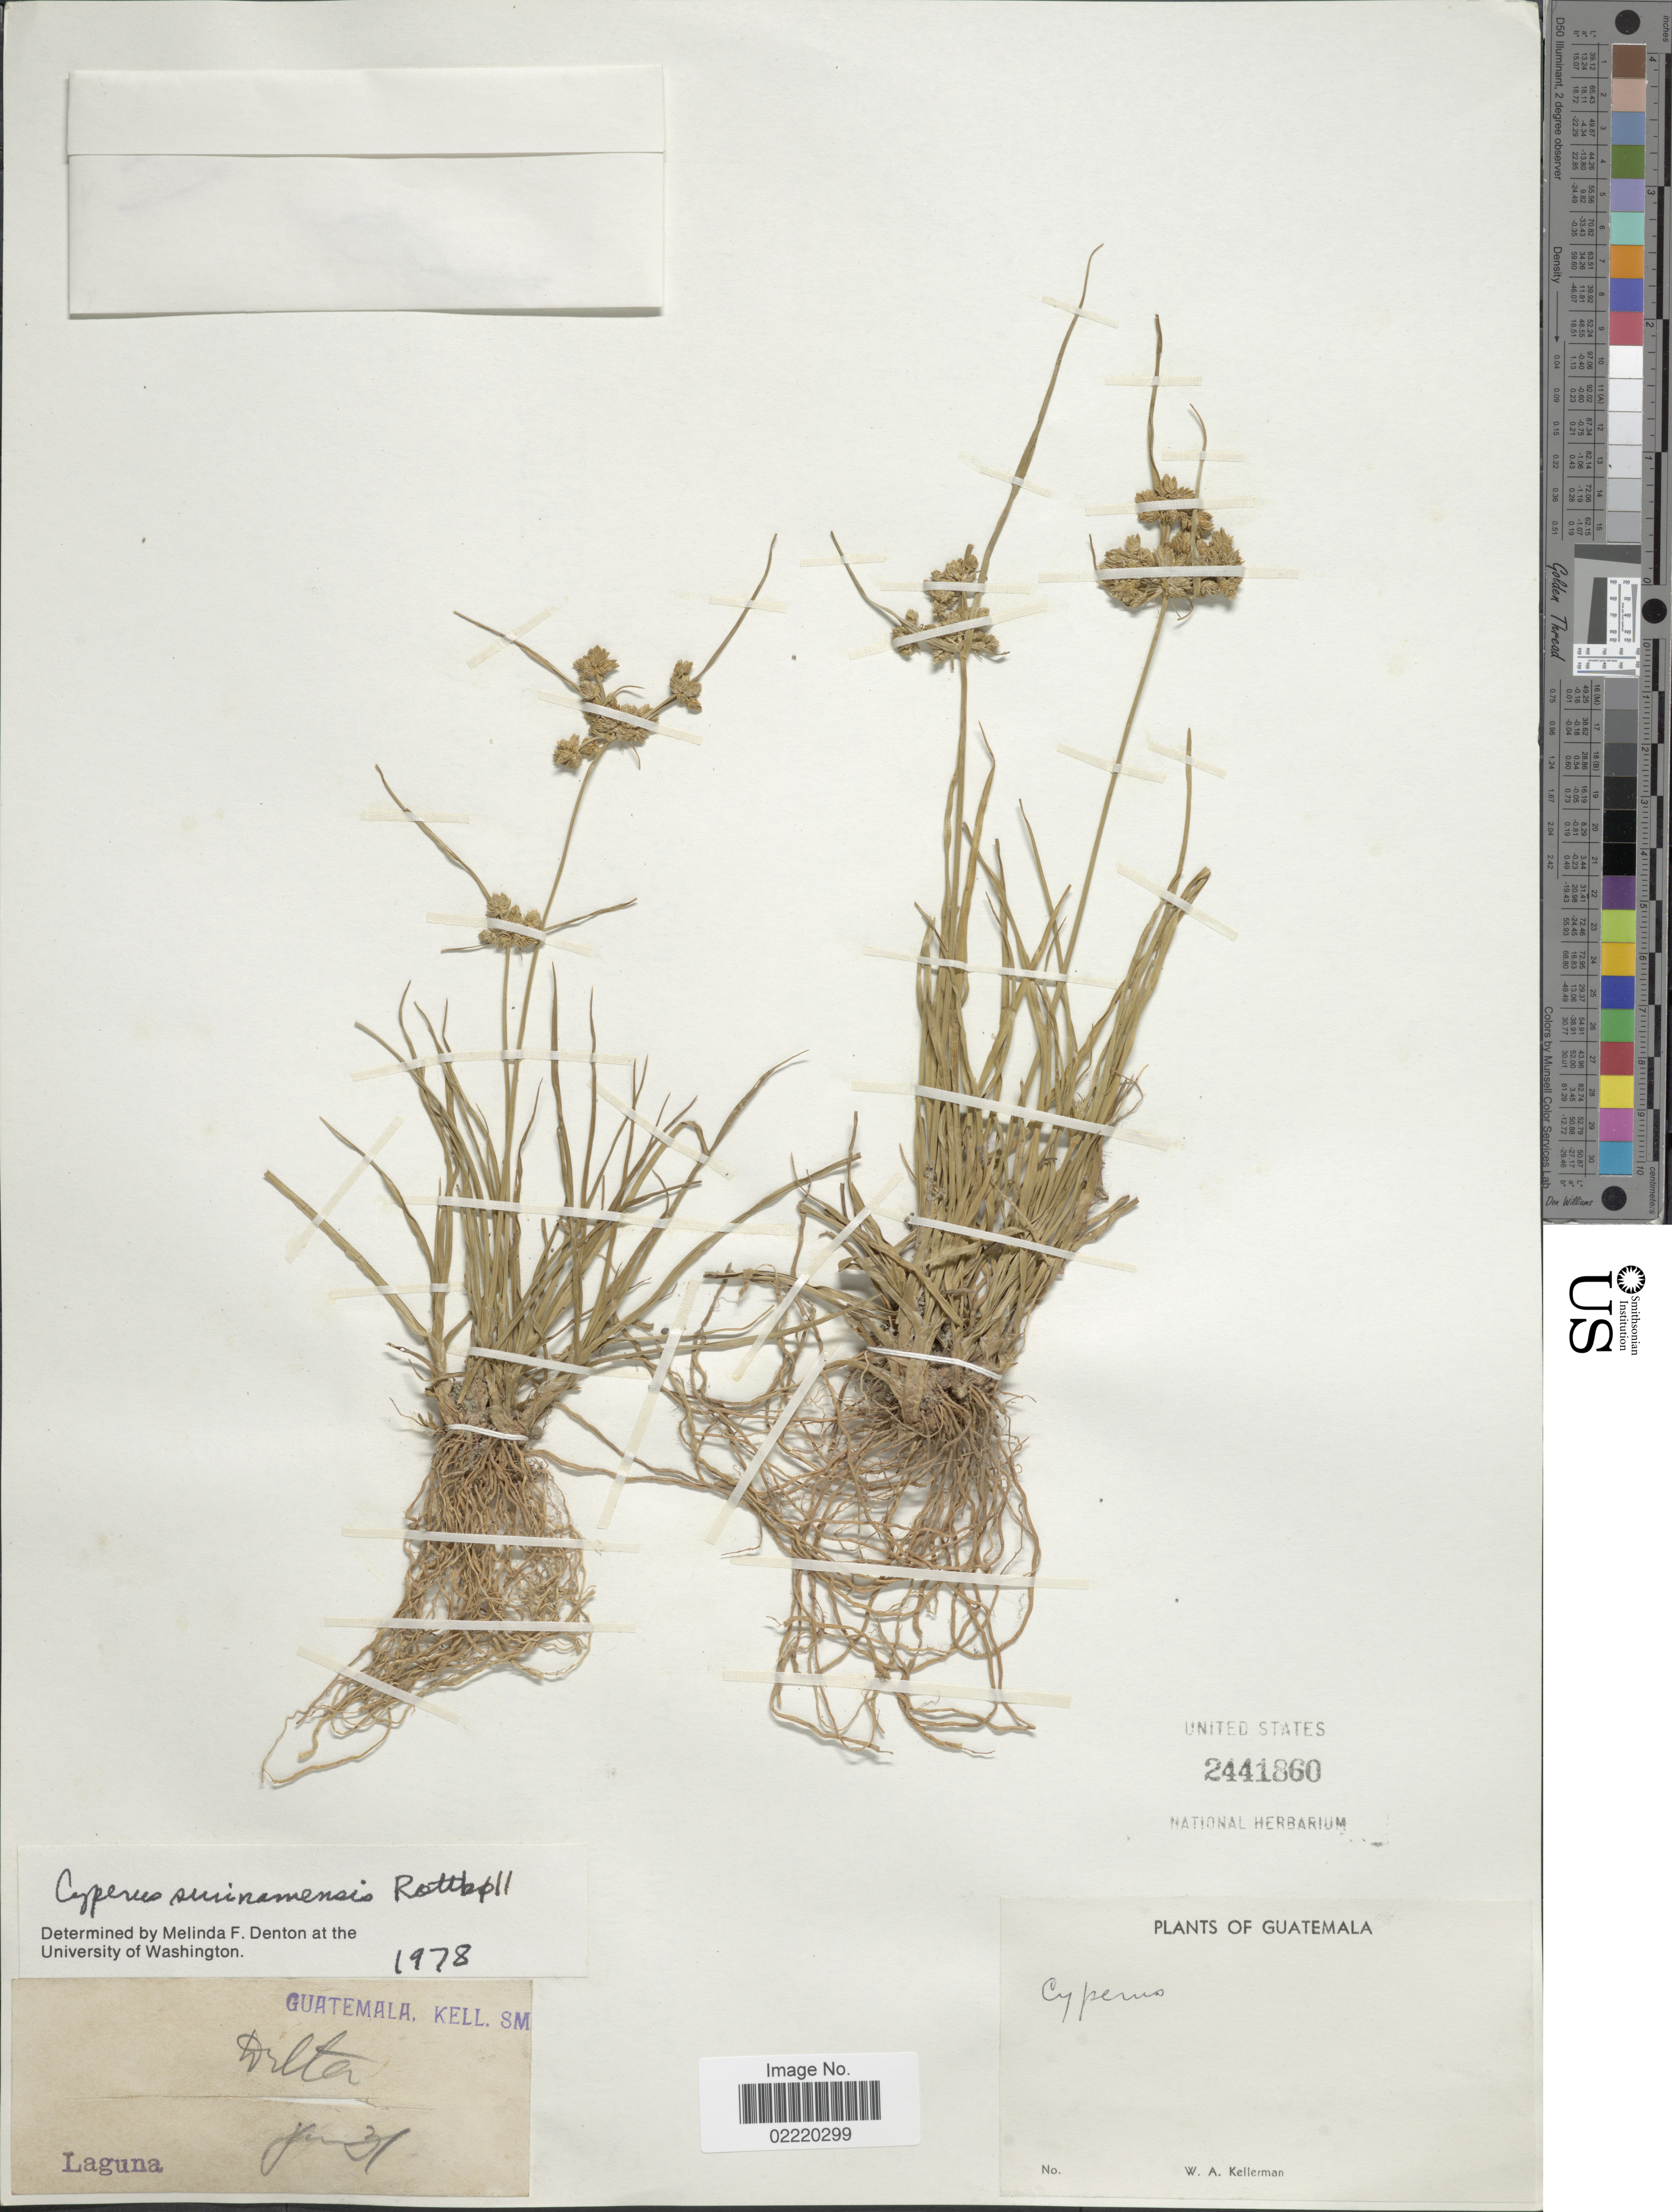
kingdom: Plantae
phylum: Tracheophyta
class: Liliopsida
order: Poales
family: Cyperaceae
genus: Cyperus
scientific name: Cyperus surinamensis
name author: Rottb.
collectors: W. Kellerman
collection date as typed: Transcribed d/m/y: /6/31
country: Guatemala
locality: Laguna, delta.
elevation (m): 8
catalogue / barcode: US 2441860